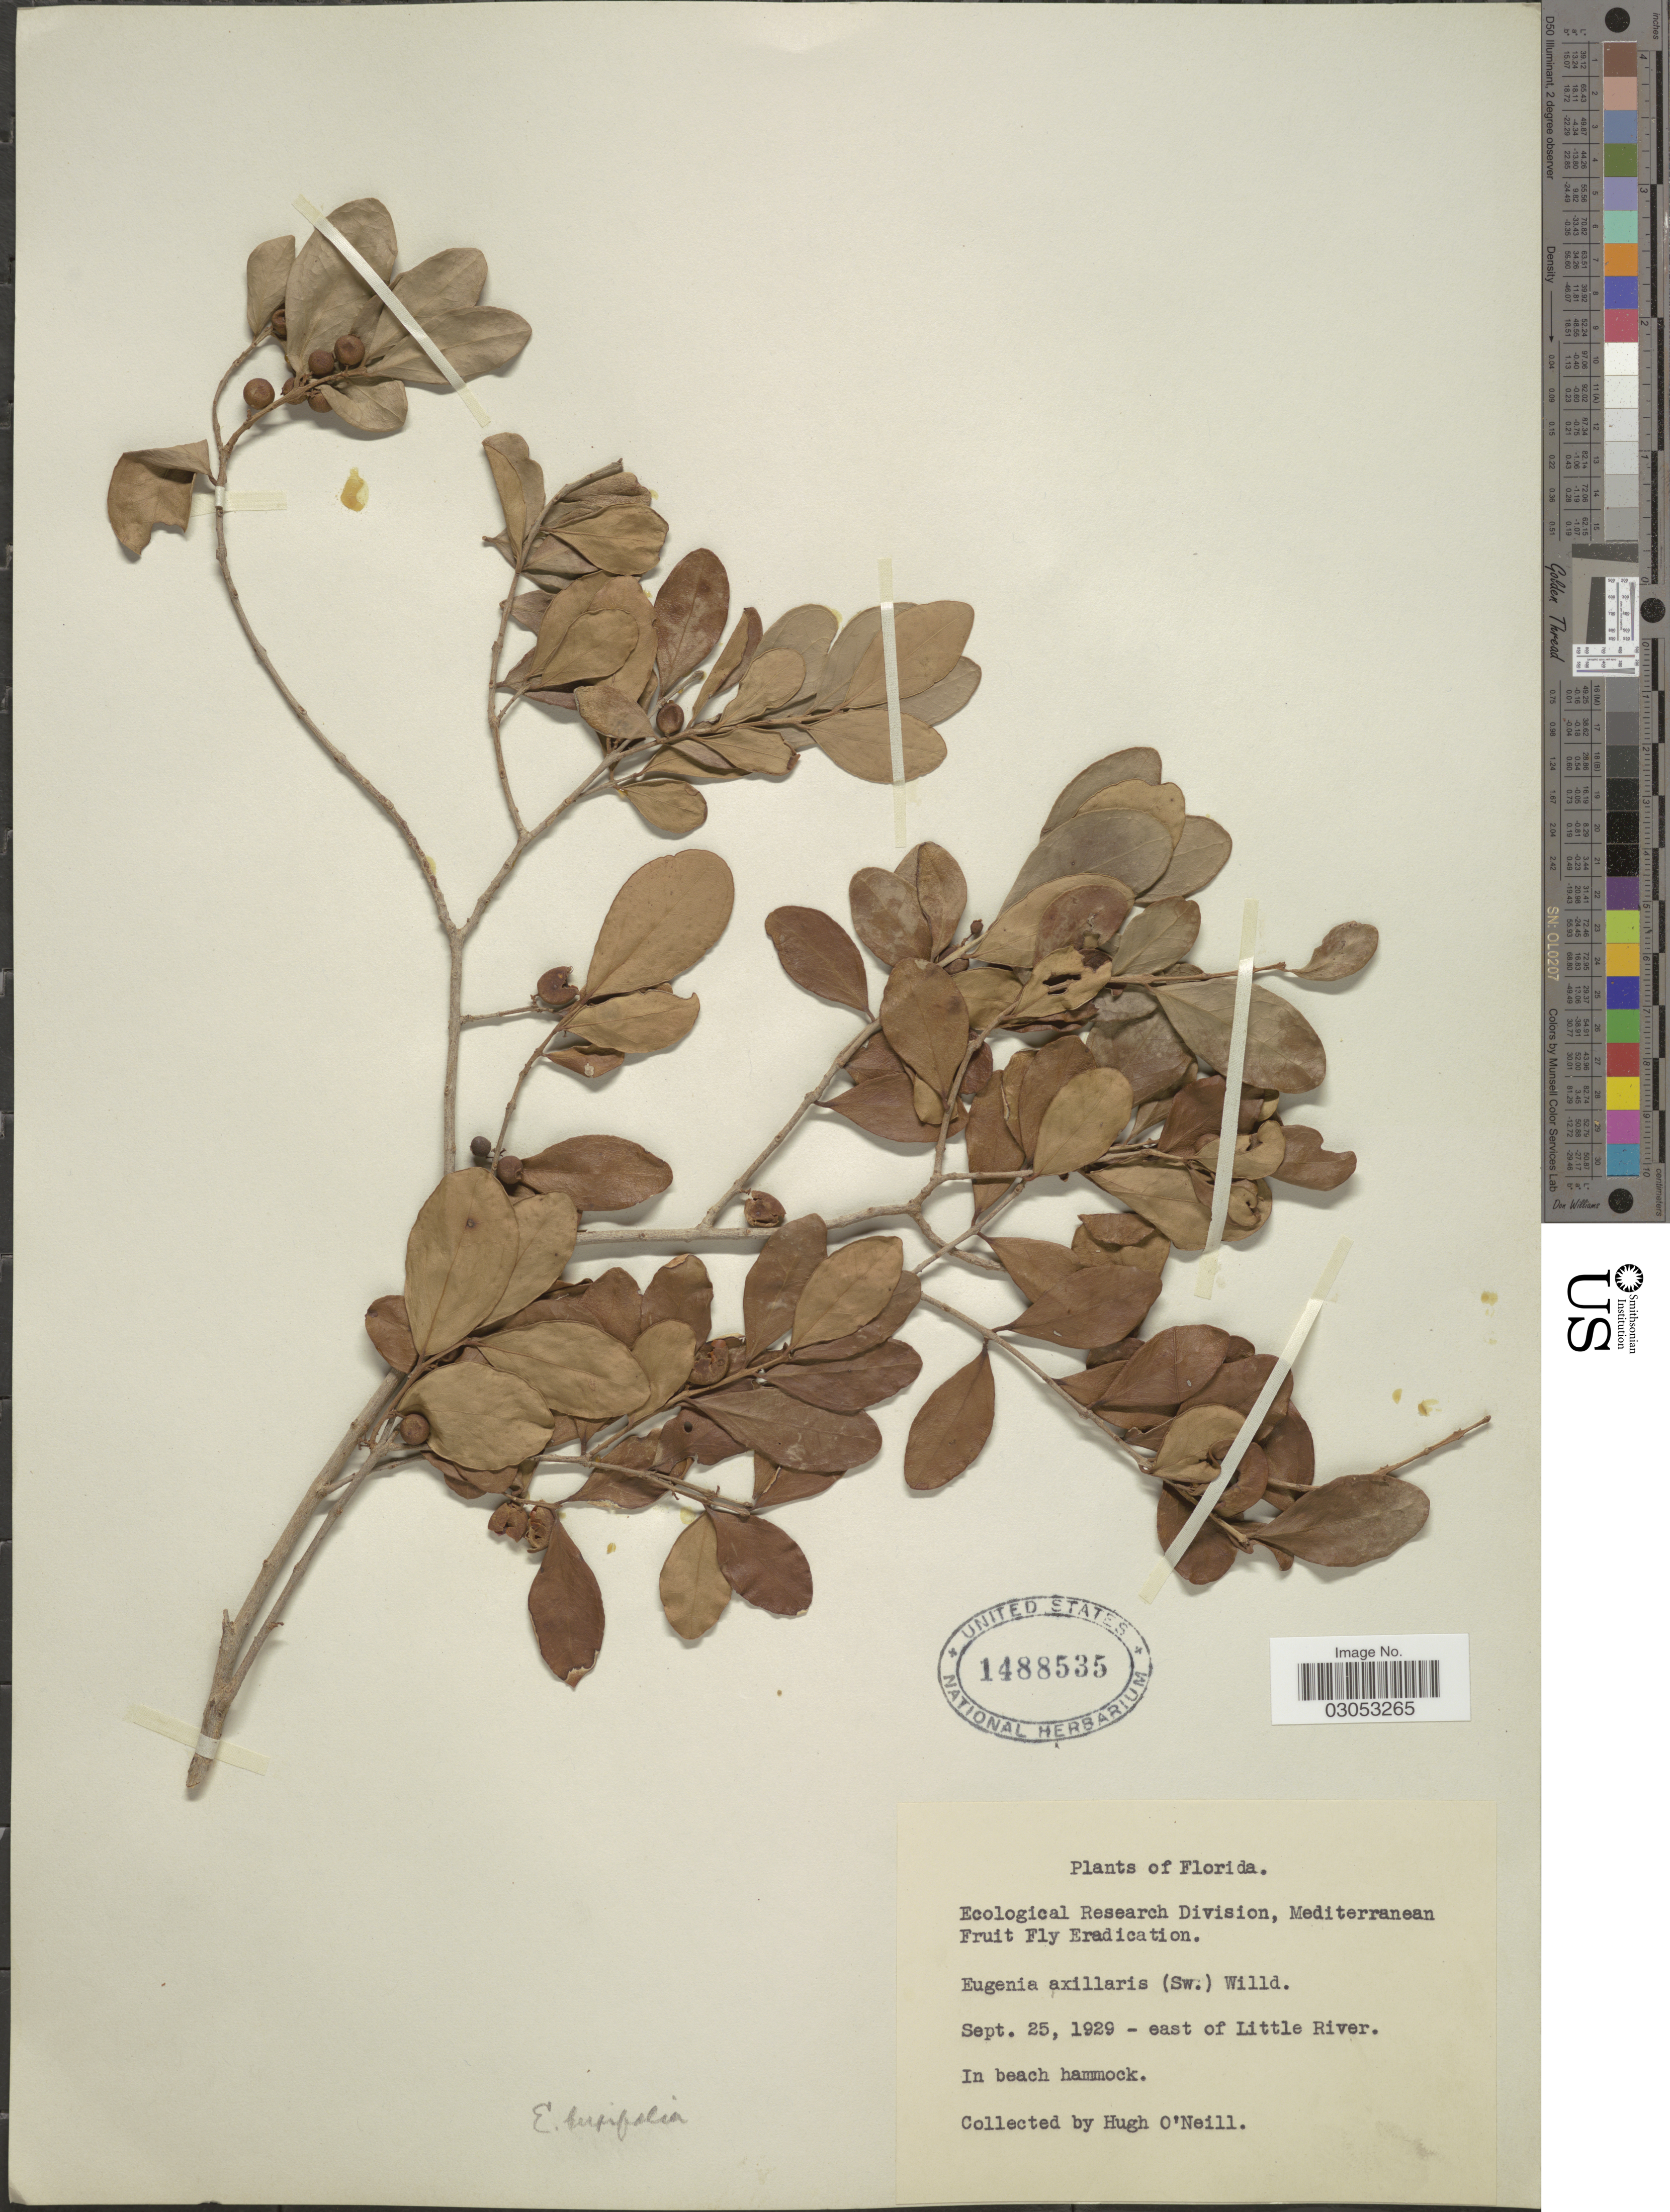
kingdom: Plantae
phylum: Tracheophyta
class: Magnoliopsida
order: Myrtales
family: Myrtaceae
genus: Eugenia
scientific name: Eugenia foetida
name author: Pers.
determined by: Strong, Mark T., (BOT), Smithsonian Institution - National Museum of Natural History (UNITED STATES)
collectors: H. O'Neill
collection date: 1929-09-25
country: United States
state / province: Florida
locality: East of Little River. In beach hammock.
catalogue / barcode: US 1488535